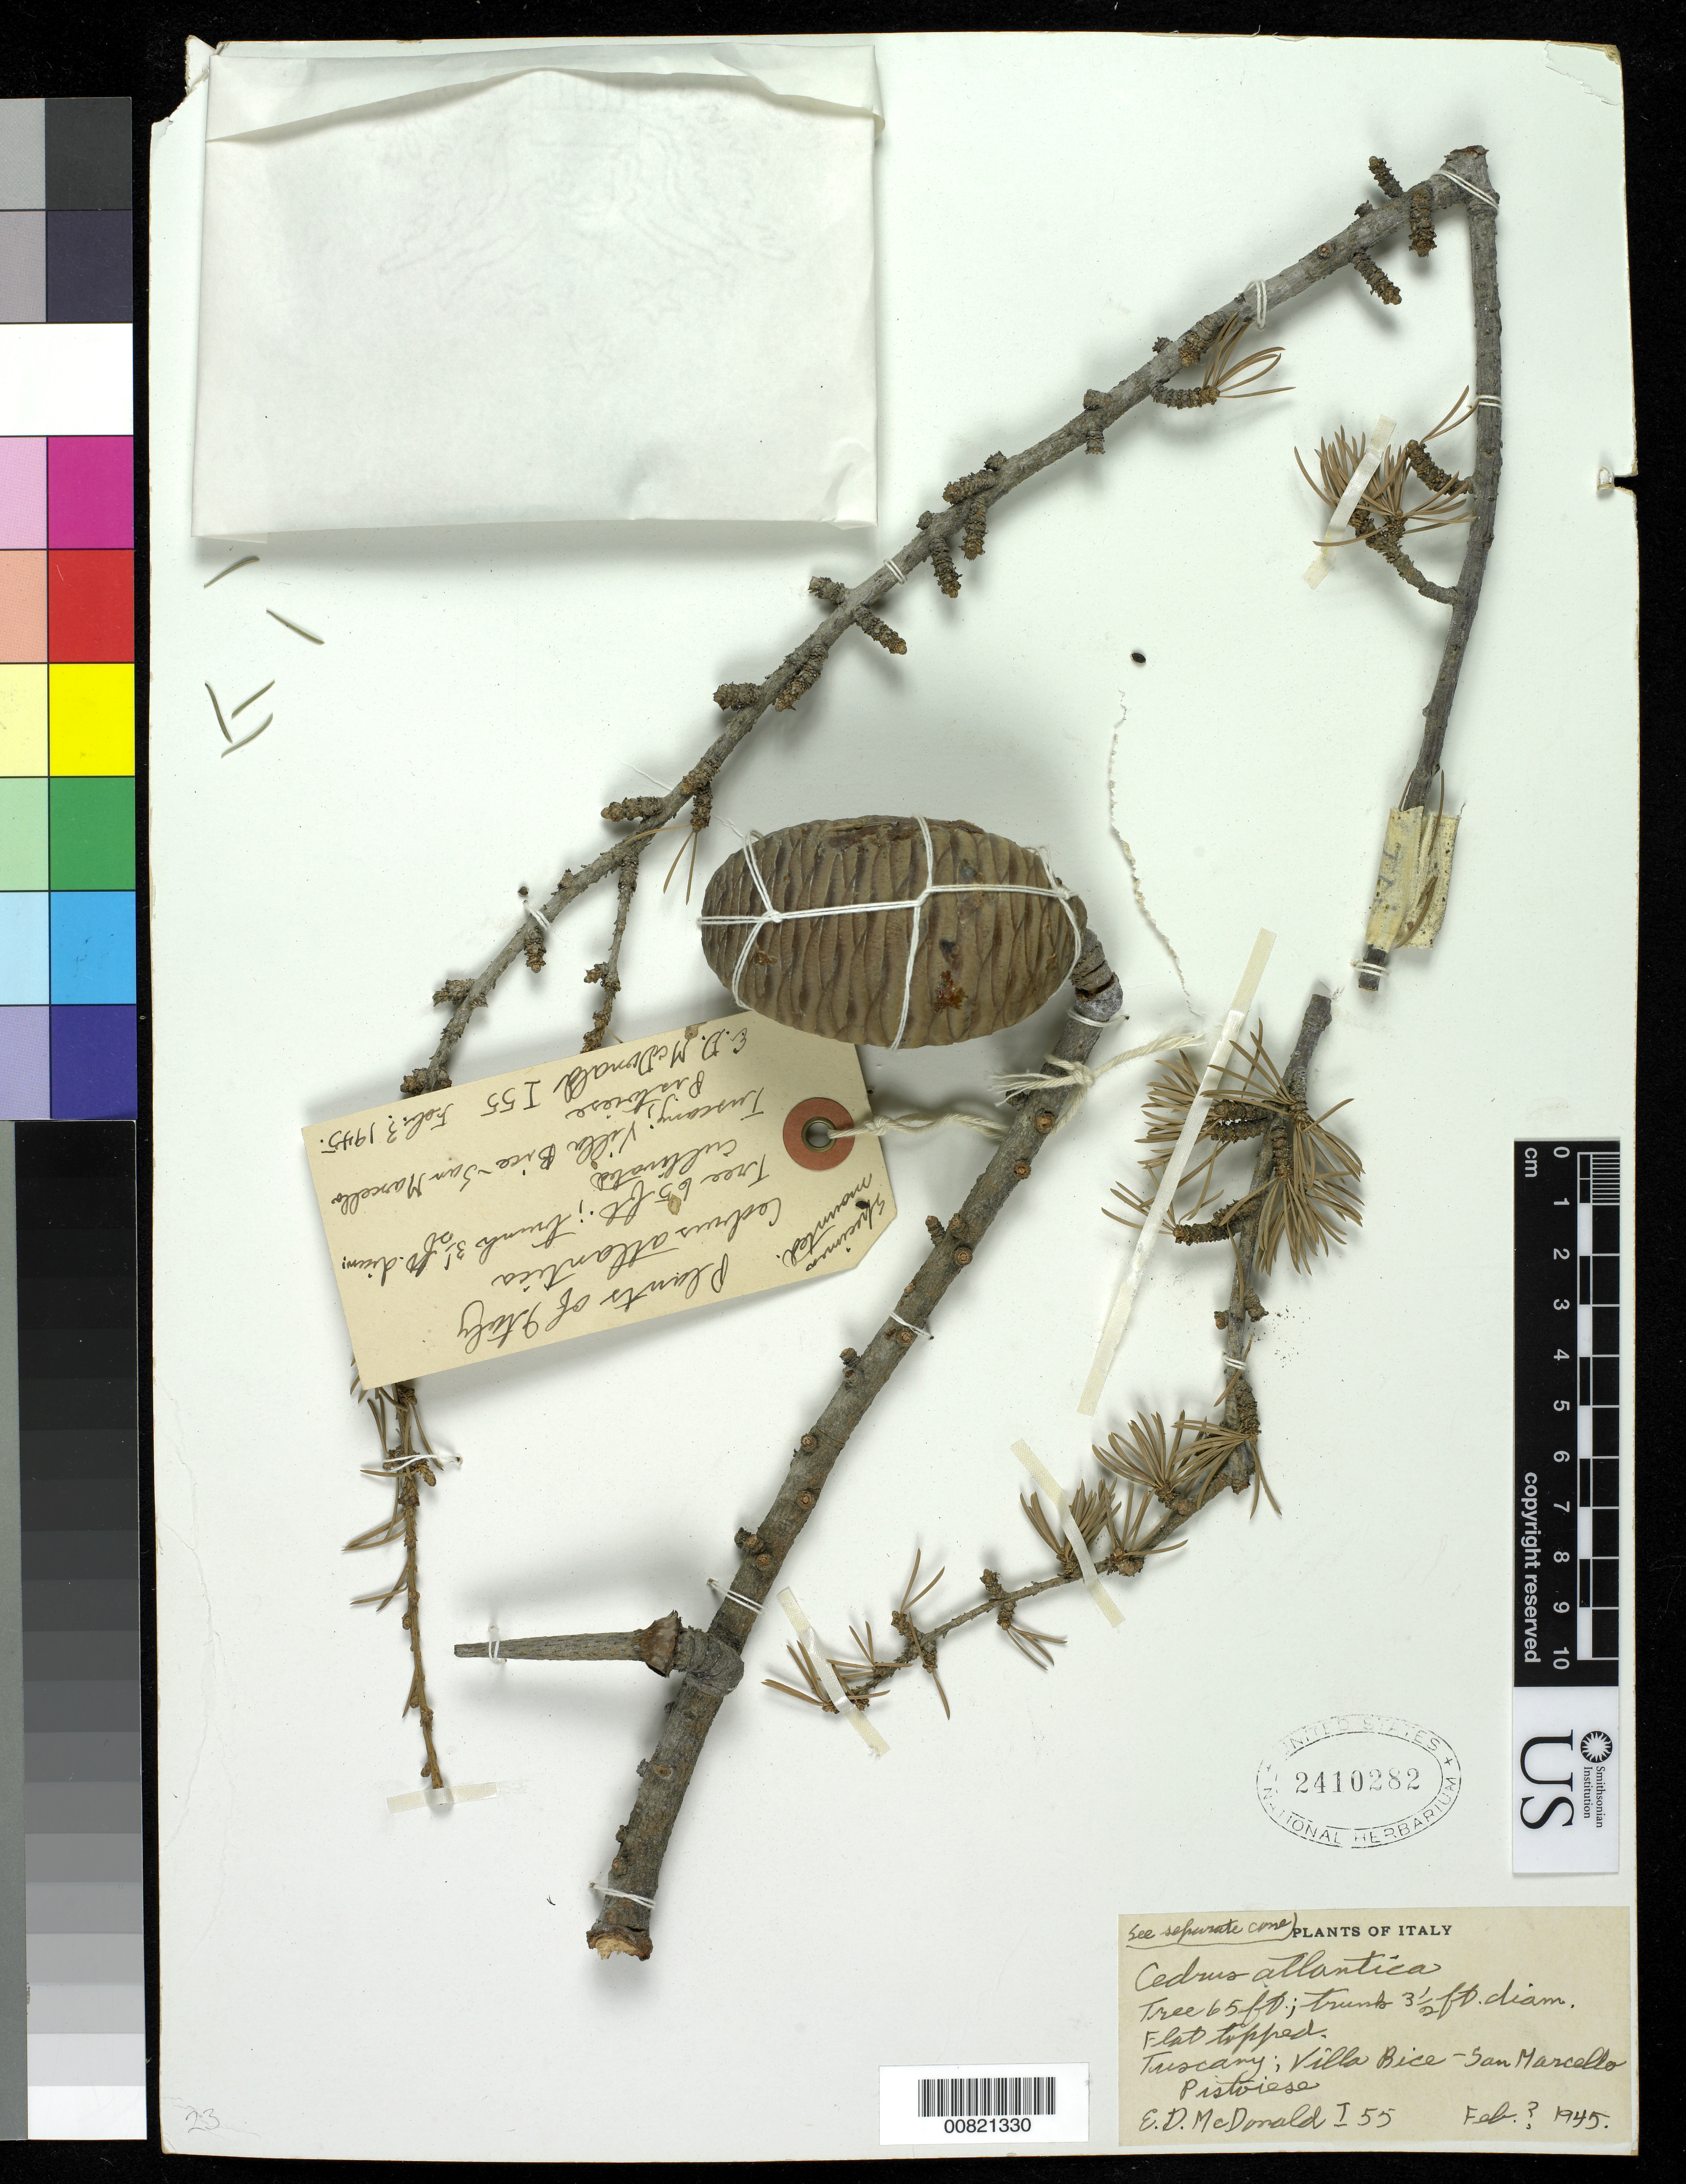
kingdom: Plantae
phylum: Tracheophyta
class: Pinopsida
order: Pinales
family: Pinaceae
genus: Cedrus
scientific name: Cedrus atlantica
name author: (Endl.) Manetti ex Carrière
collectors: S. Hatusima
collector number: I 55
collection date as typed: Feb 1945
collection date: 1945-02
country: Italy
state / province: Tuscany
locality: Villa Bice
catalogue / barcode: US 2410282